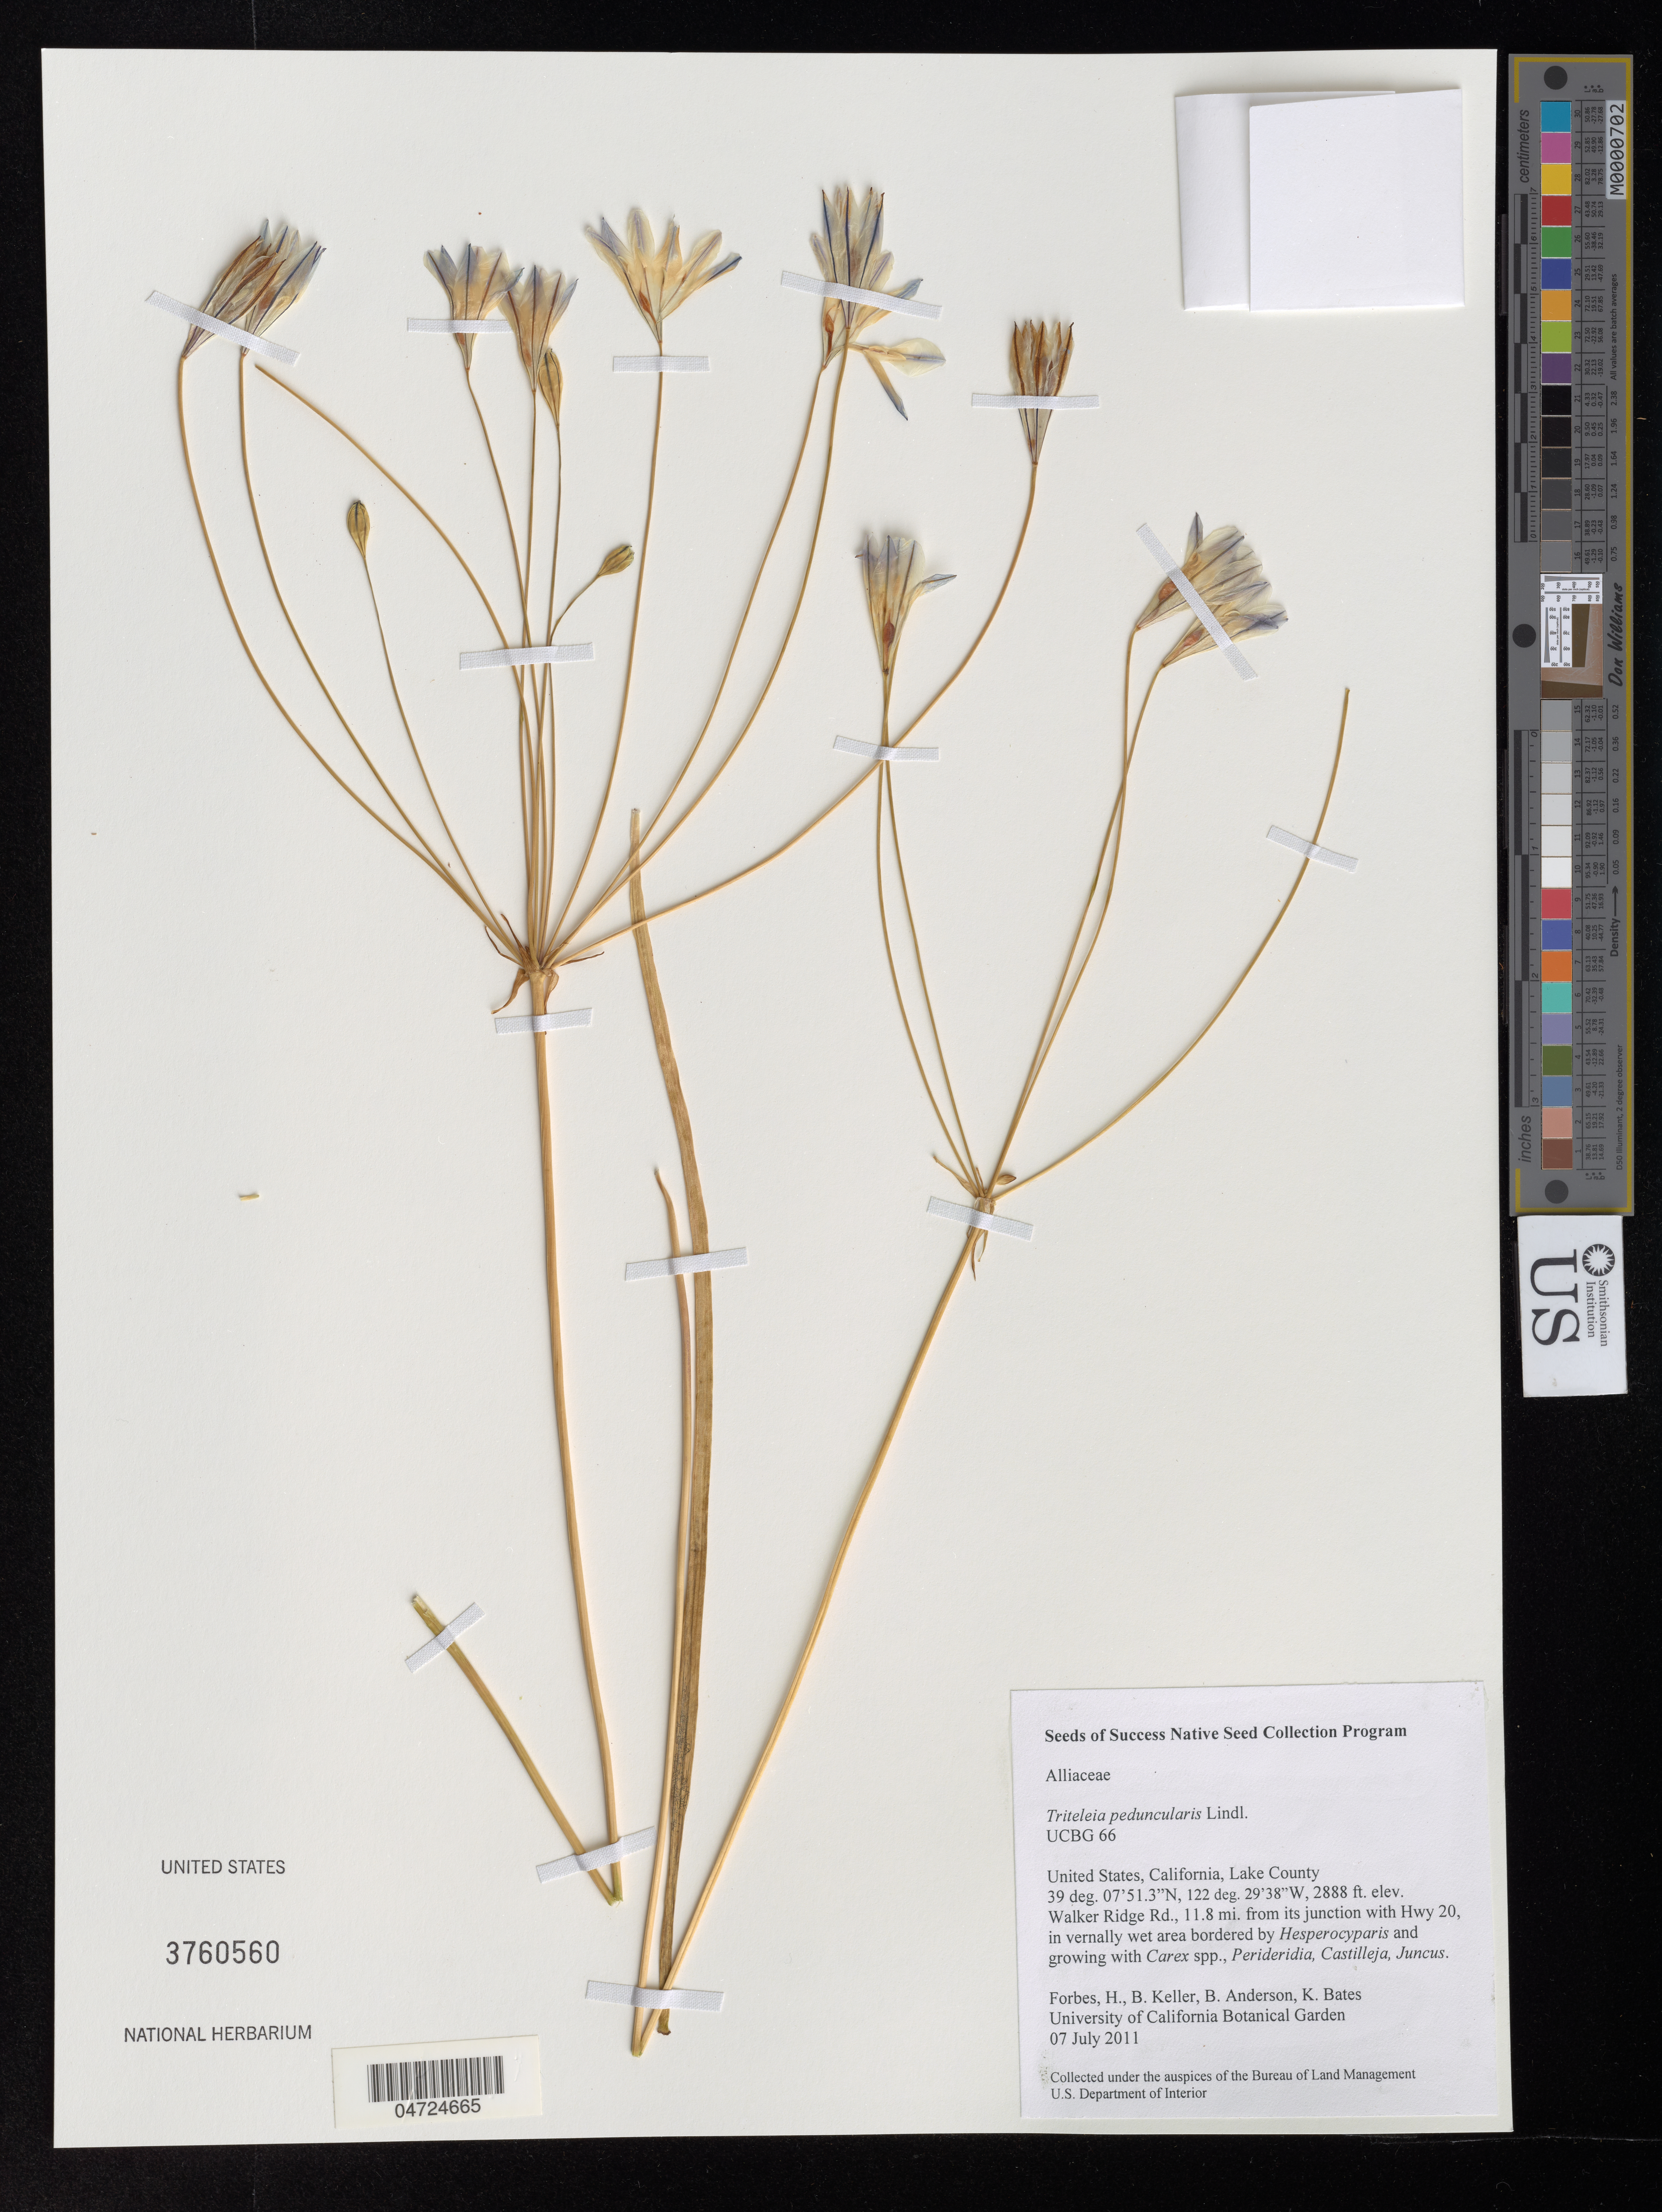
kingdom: Plantae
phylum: Tracheophyta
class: Liliopsida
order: Asparagales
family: Asparagaceae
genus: Triteleia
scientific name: Triteleia peduncularis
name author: Lindl.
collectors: H. Forbes, B. Keller & B. Anderson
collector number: UCBG 66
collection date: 2011-07-07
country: United States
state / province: California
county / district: Lake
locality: Lake County. Walker Ridge Rd., 11.8 mi. from its junction with Hwy 20.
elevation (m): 880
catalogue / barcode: US 3760560